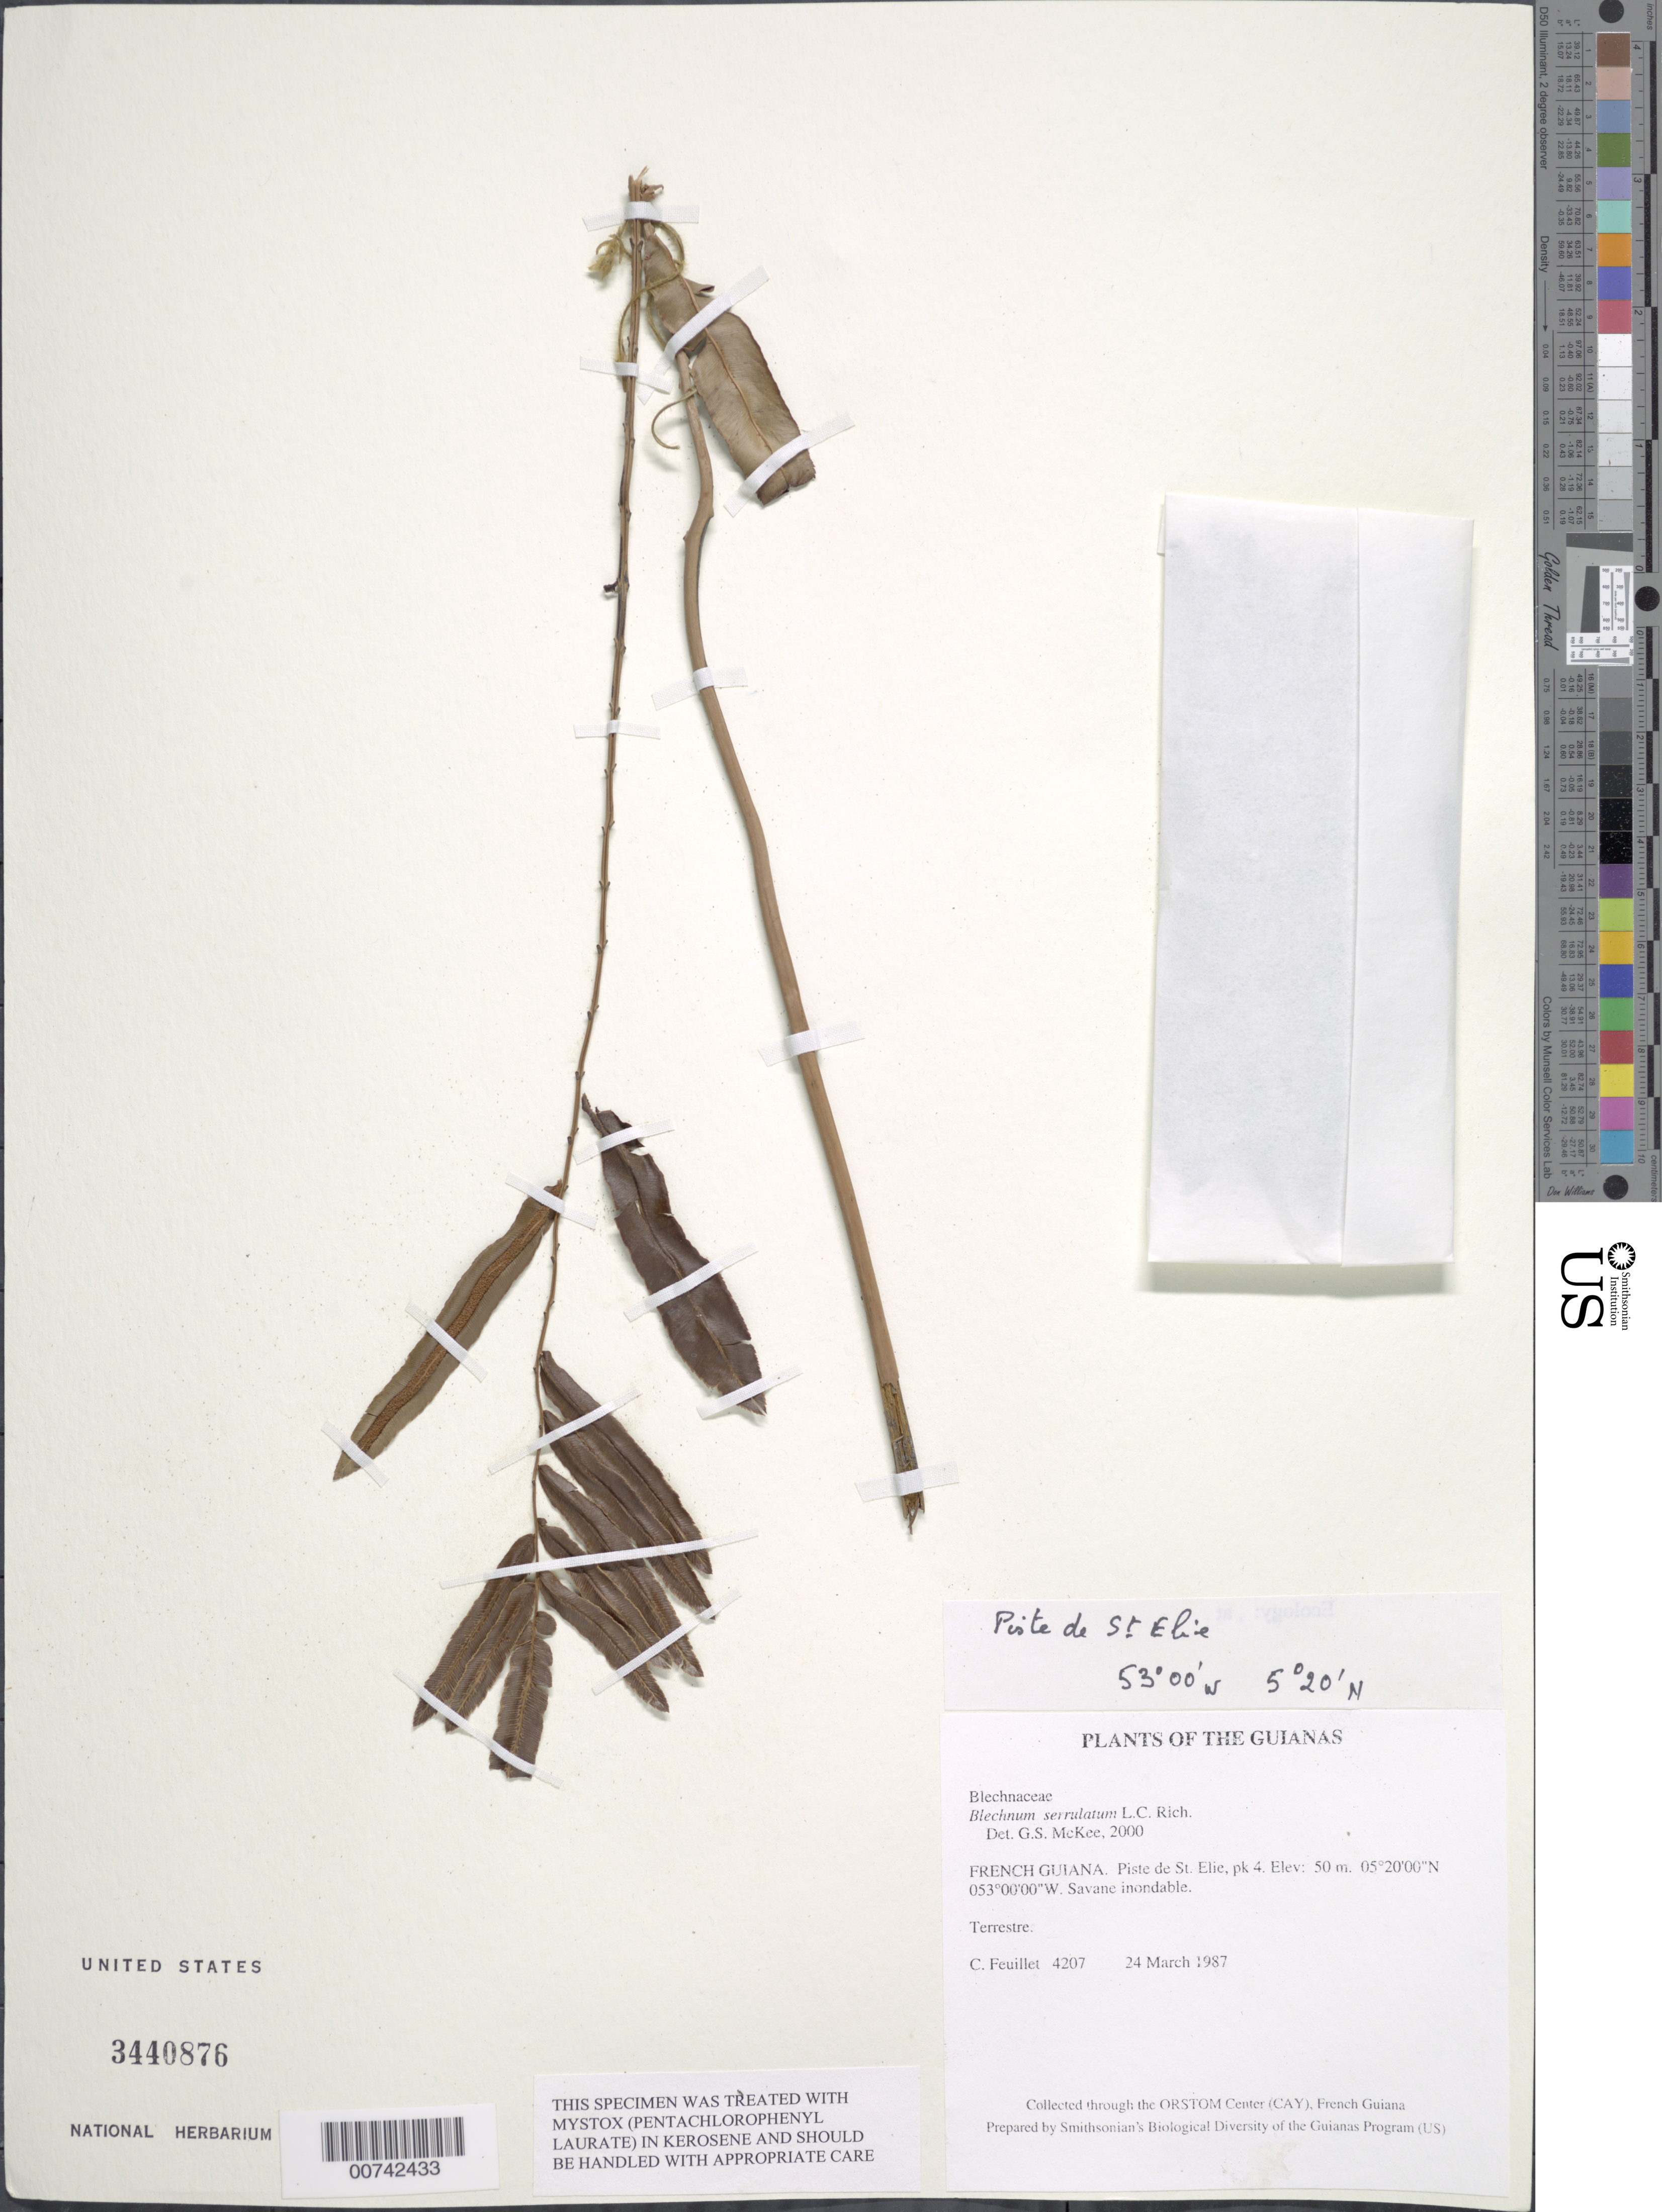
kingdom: Plantae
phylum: Tracheophyta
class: Polypodiopsida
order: Polypodiales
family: Blechnaceae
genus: Telmatoblechnum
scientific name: Telmatoblechnum serrulatum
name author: (Rich.) Perrie et al.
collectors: C. Feuillet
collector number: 4207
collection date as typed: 24 Mar 1987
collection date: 1987-03-24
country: French Guiana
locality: Piste de Saint-Élie, pk. 4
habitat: Savane inondable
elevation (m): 50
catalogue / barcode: US 3440876